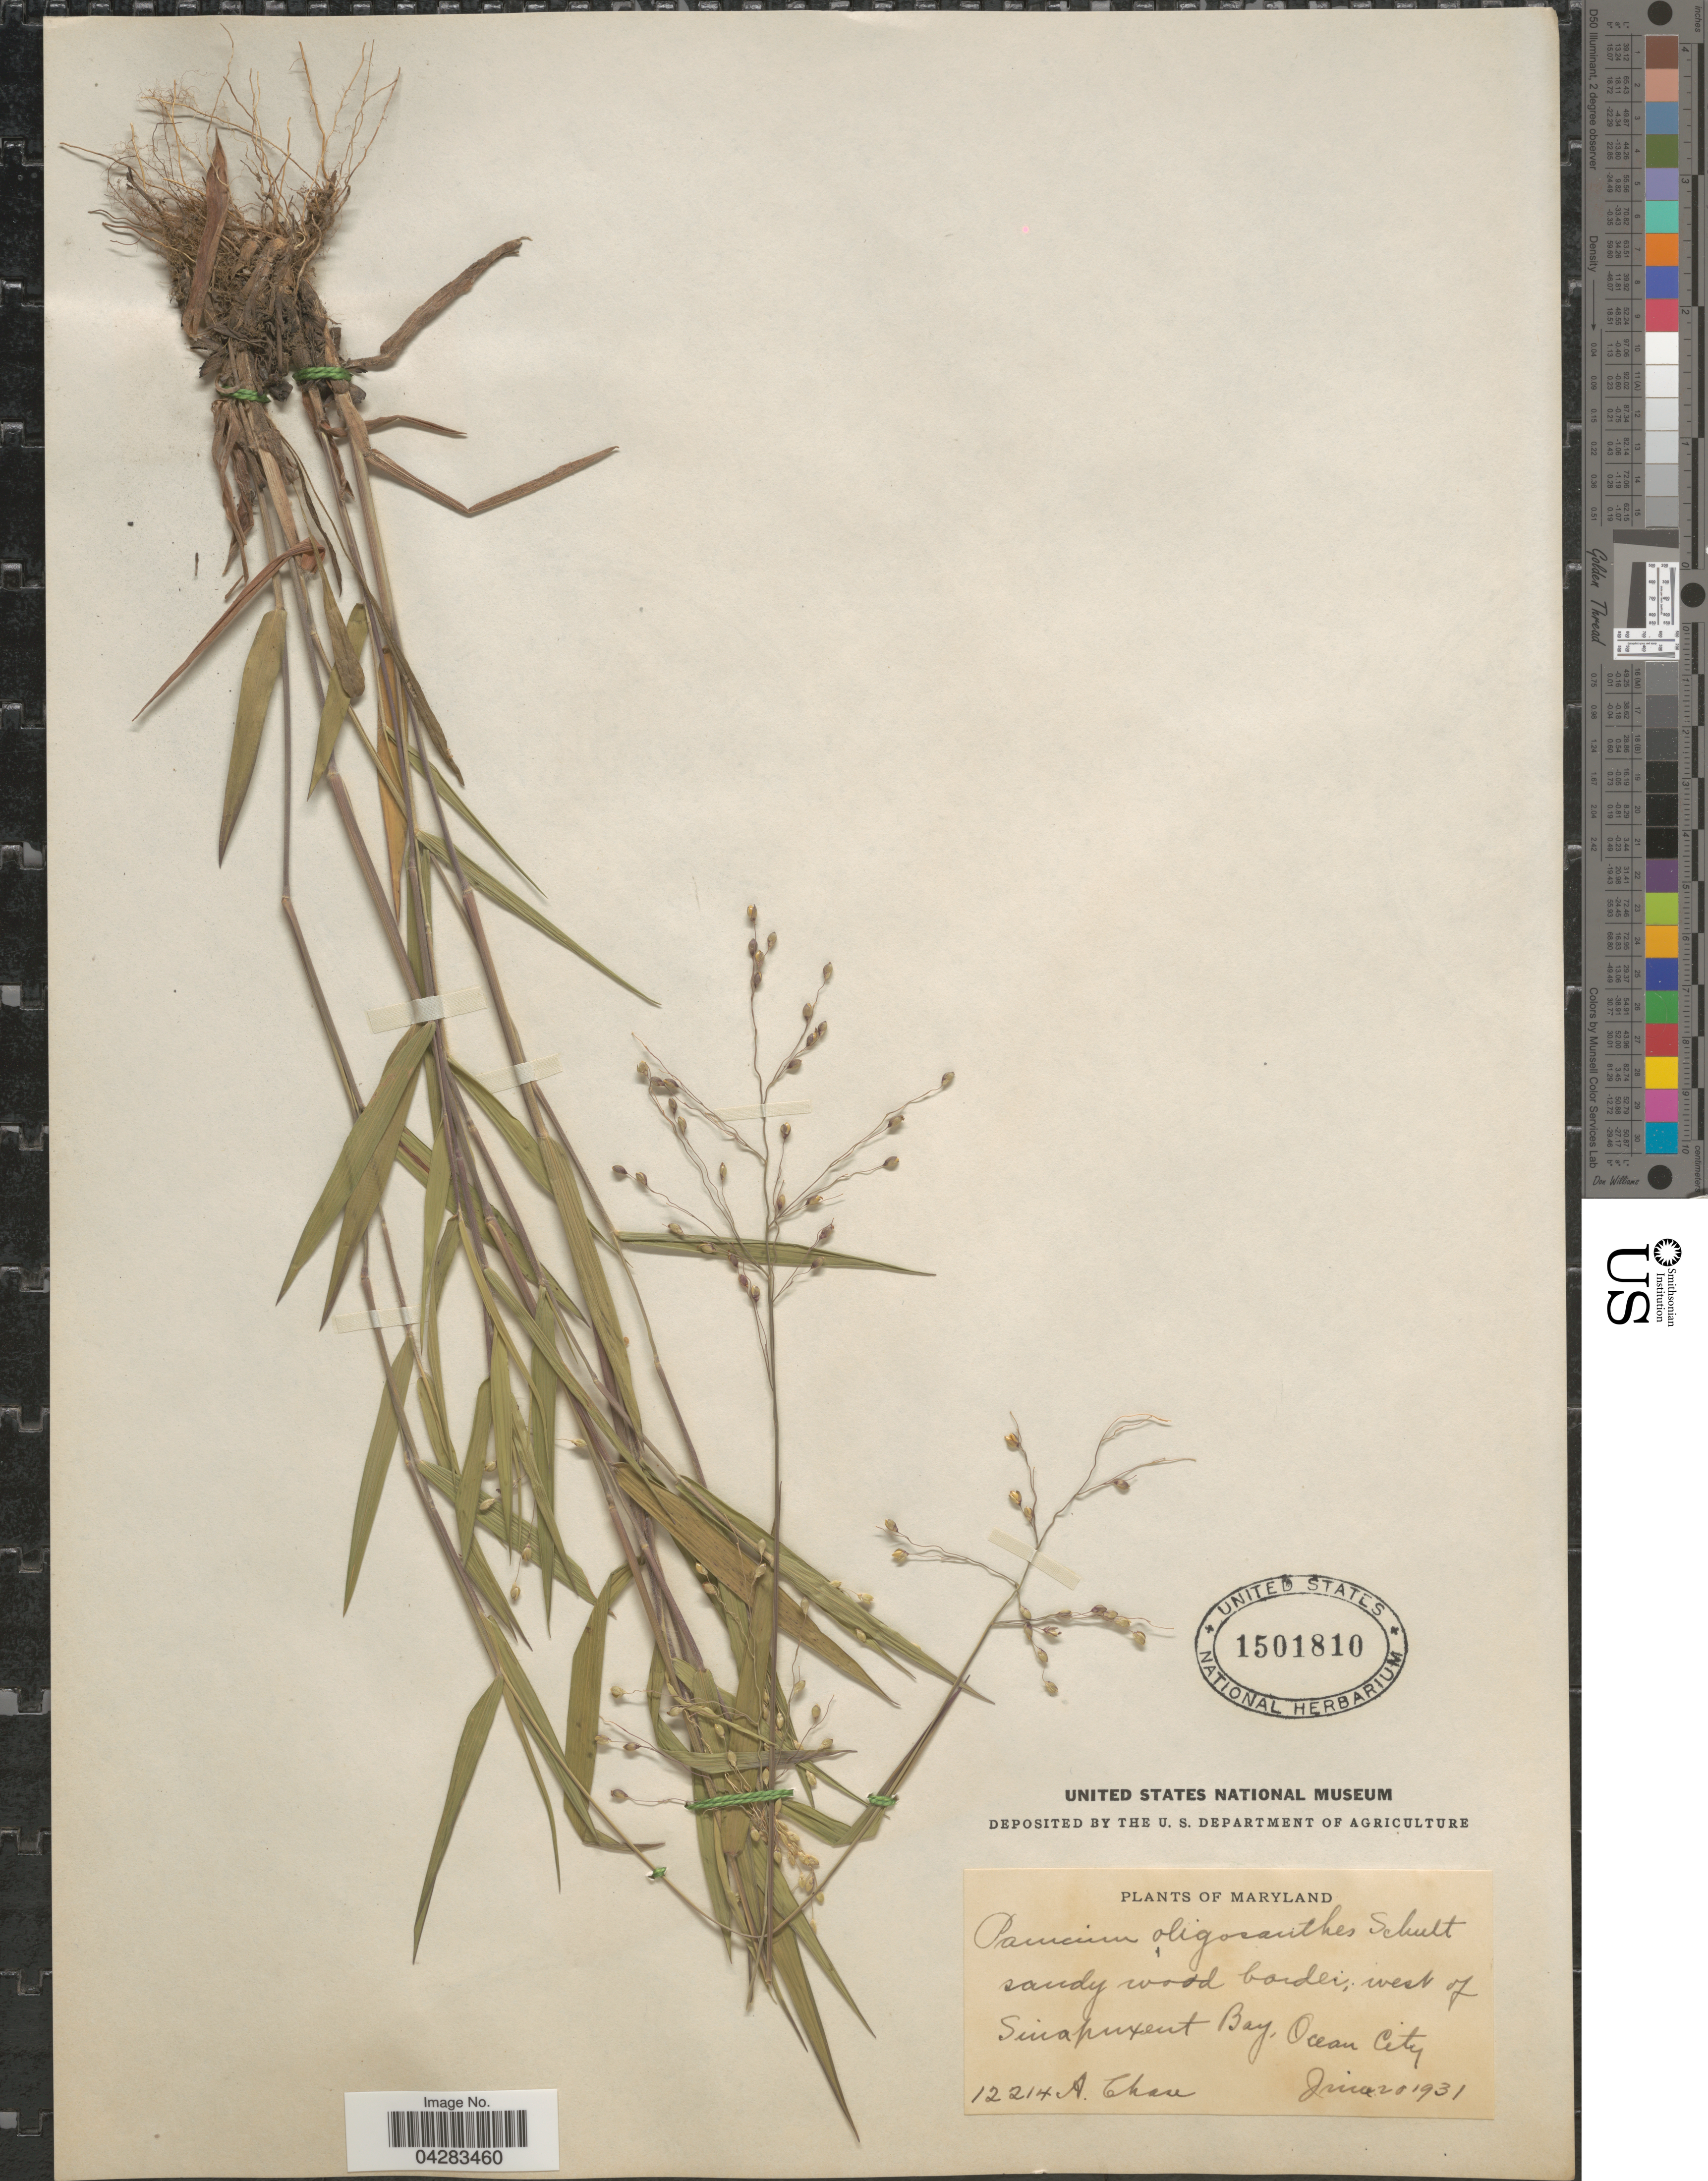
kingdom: Plantae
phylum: Tracheophyta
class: Liliopsida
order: Poales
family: Poaceae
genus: Dichanthelium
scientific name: Dichanthelium oligosanthes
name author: (Schult.) Gould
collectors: A. Chase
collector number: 12214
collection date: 1931-06-20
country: United States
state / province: Maryland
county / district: Worcester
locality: West of Sinapuxent Bay, Ocean City.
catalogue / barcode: US 1501810